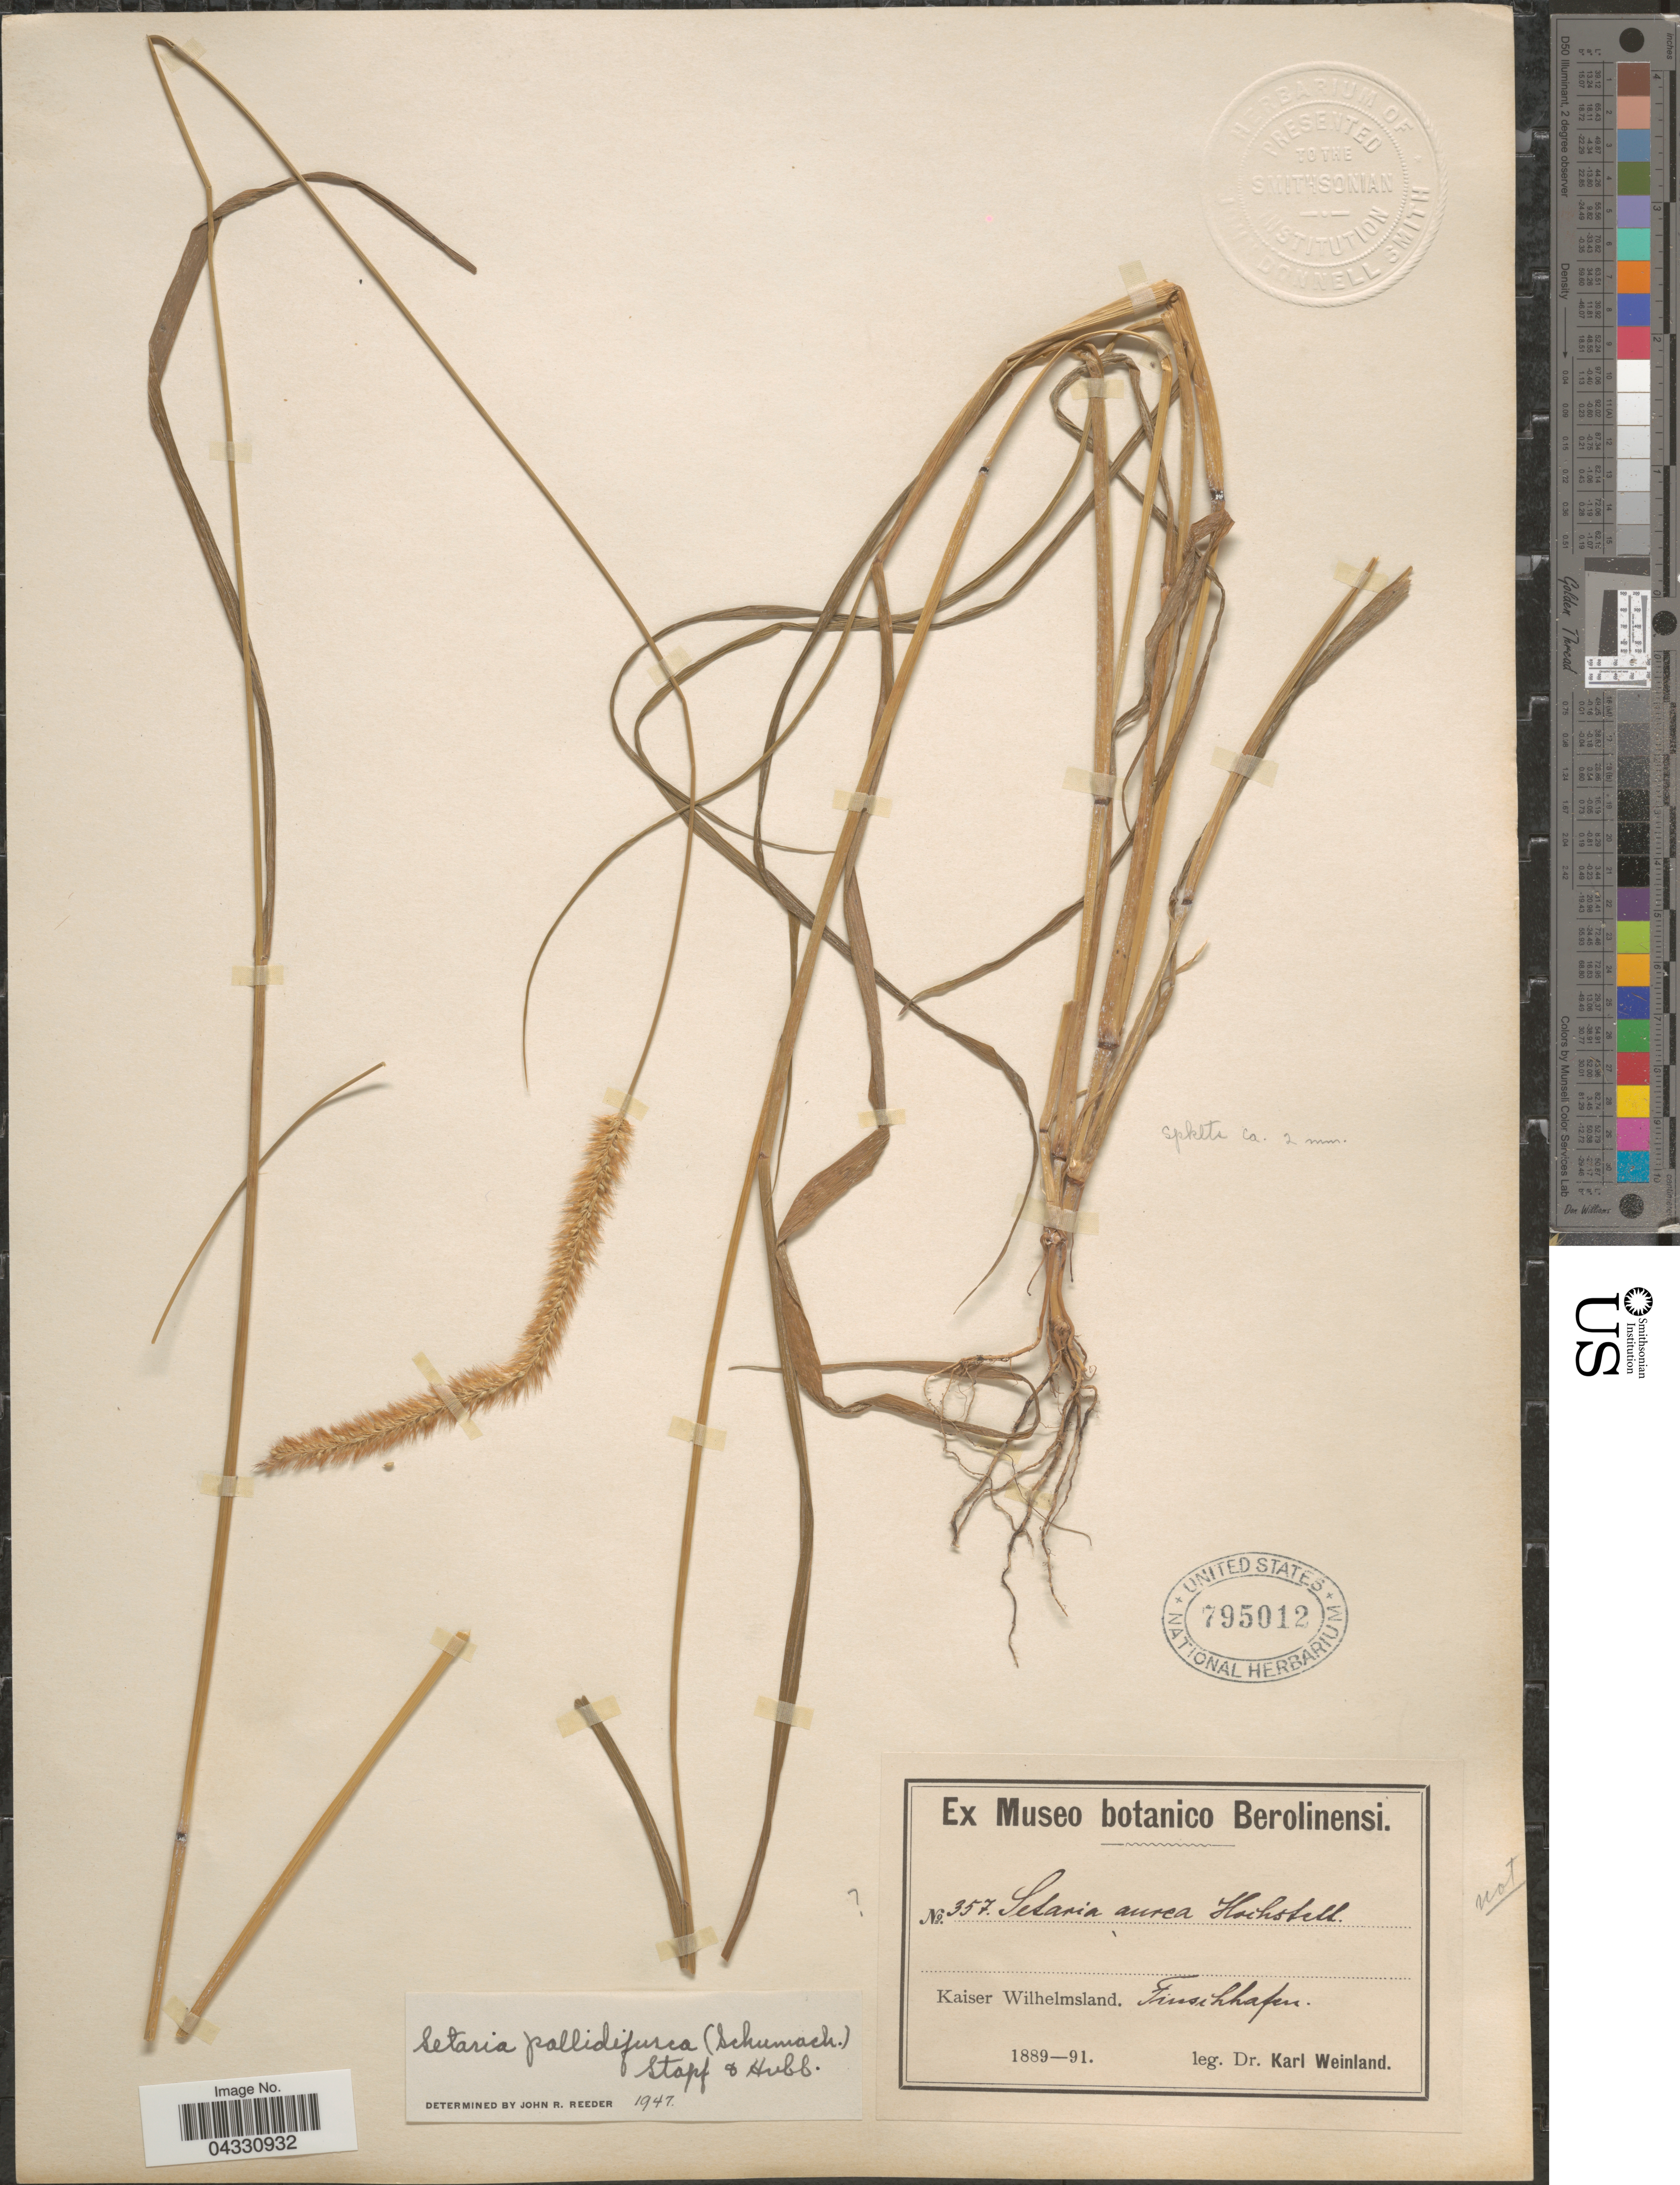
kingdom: Plantae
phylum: Tracheophyta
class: Liliopsida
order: Poales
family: Poaceae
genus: Setaria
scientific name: Setaria pallide-fusca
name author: (Schumach.) Stapf & C.E. Hubb.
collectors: K. Weinland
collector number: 357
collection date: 1889/1891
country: Papua New Guinea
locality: Kaiser Wilhelmsland. Finschhafen.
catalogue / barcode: US 795012